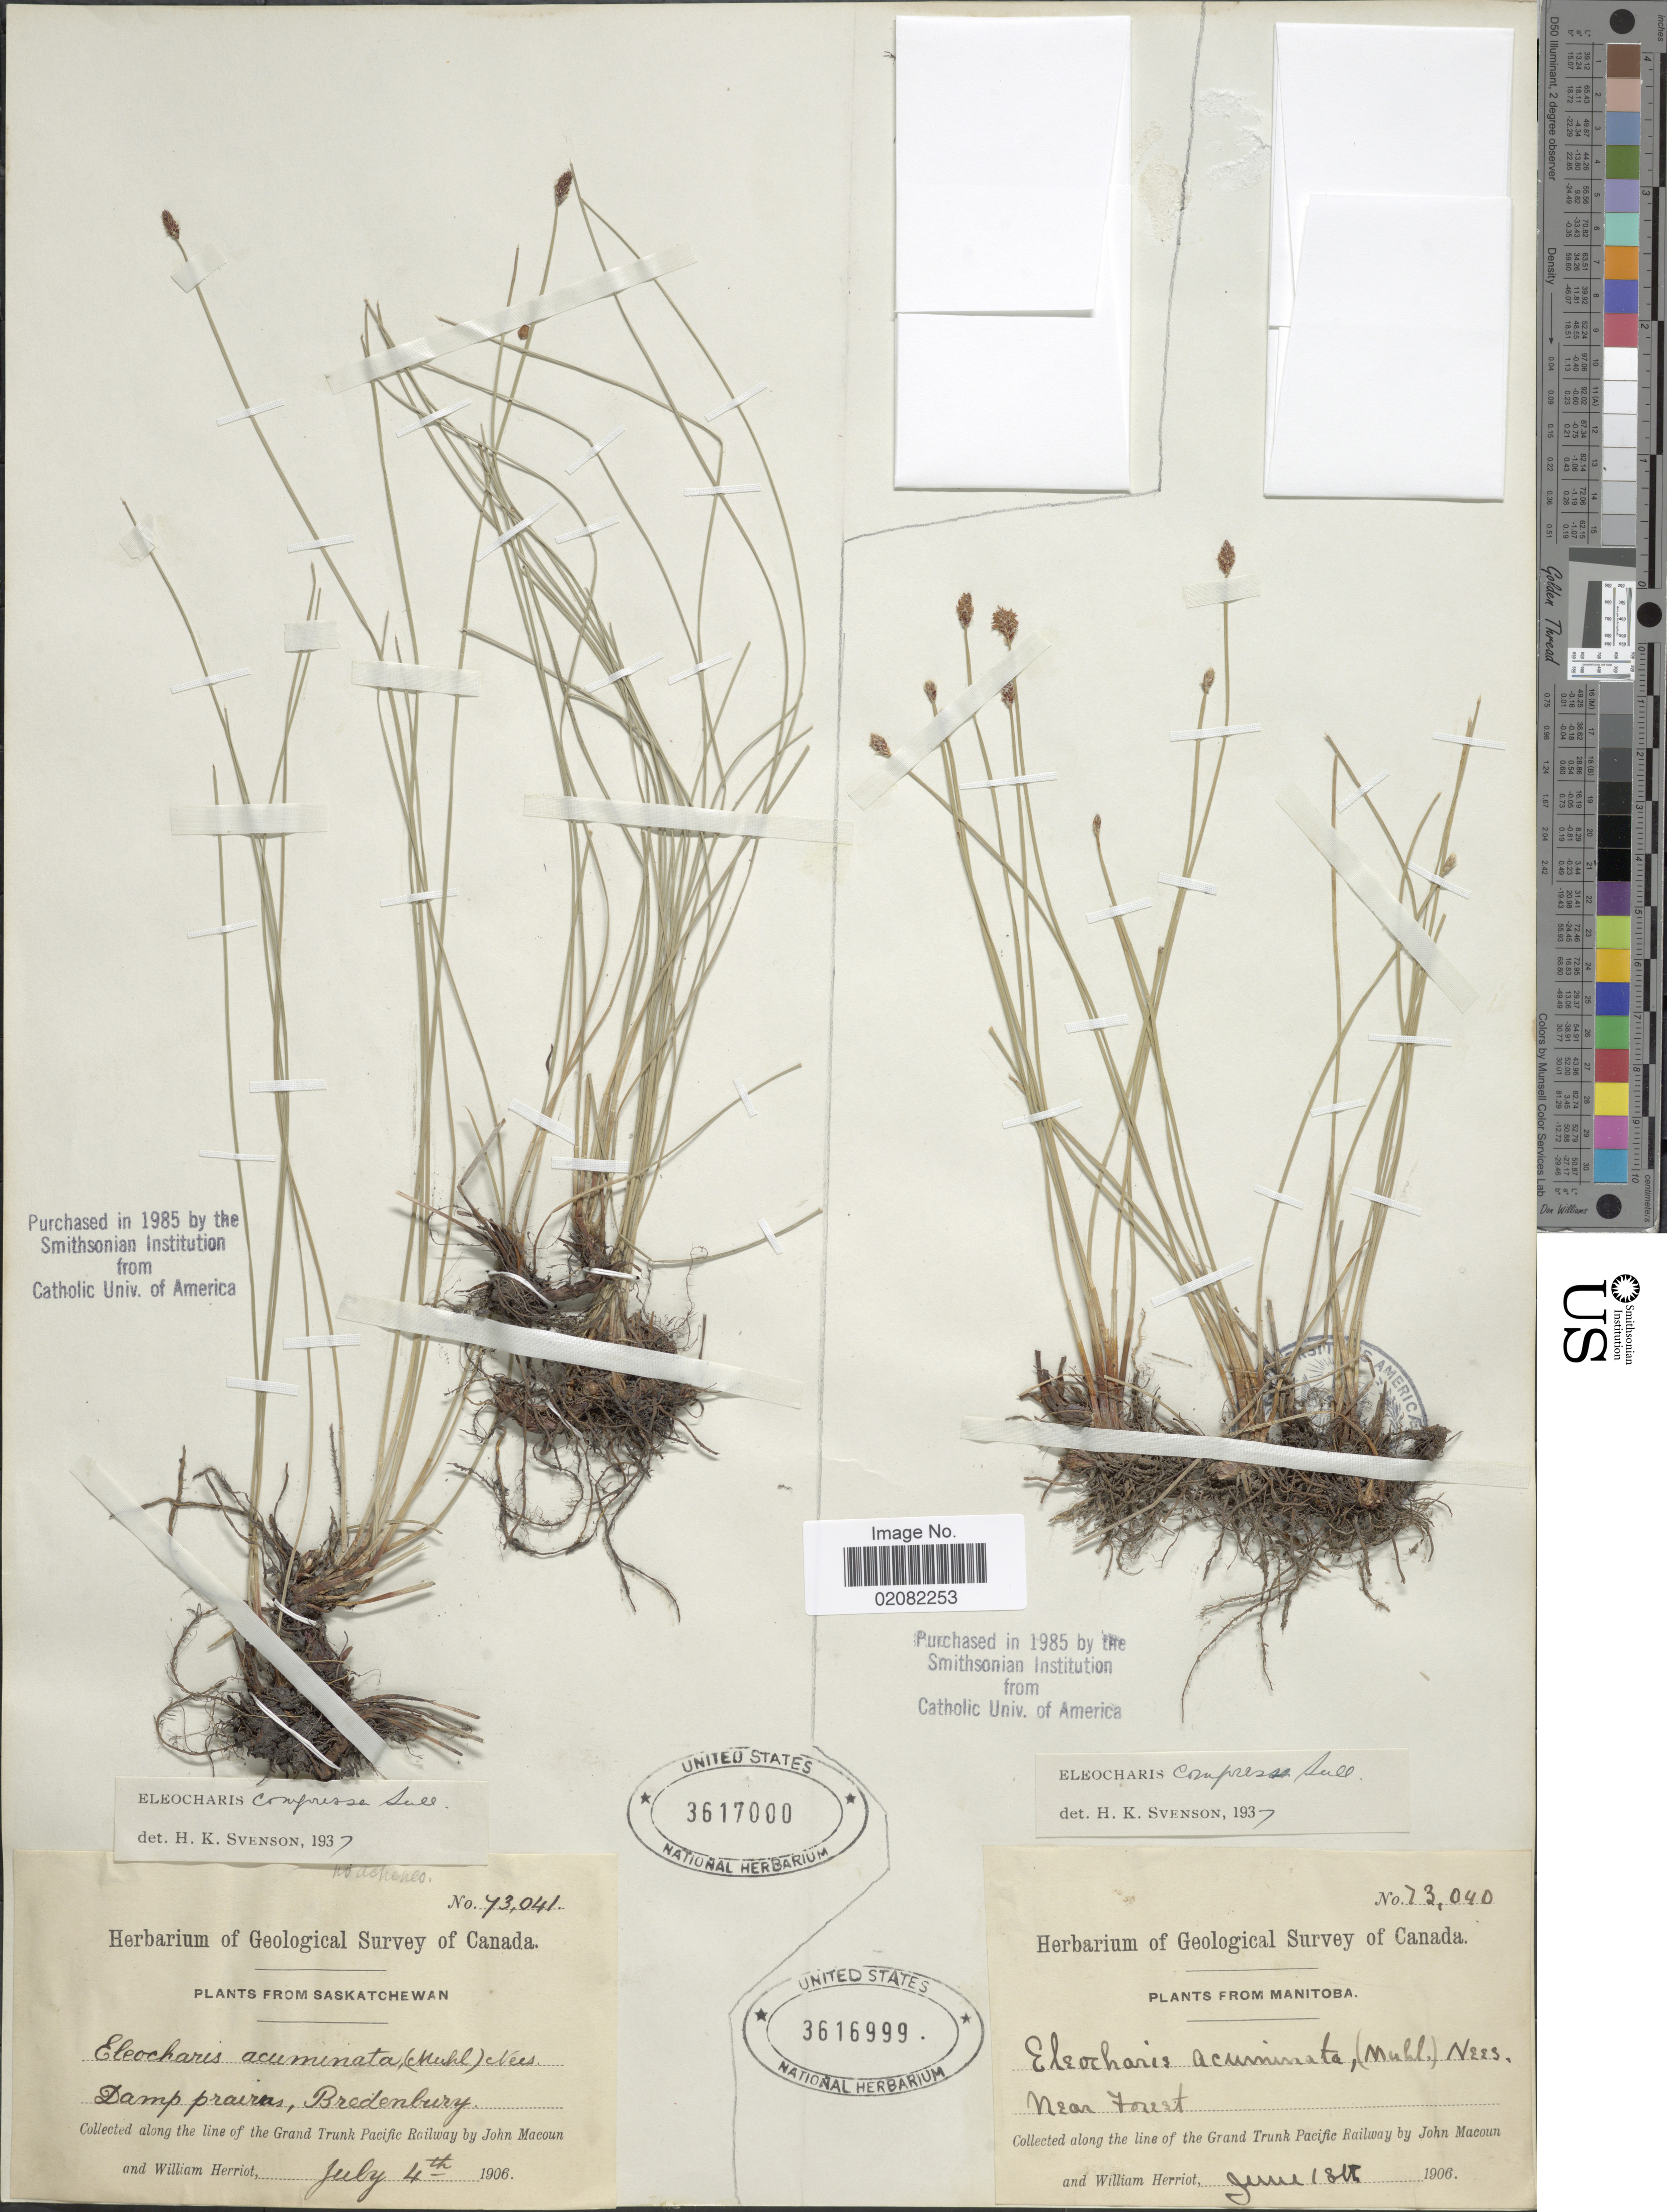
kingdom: Plantae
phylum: Tracheophyta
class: Liliopsida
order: Poales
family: Cyperaceae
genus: Eleocharis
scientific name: Eleocharis compressa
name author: Sull.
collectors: J. Macoun & W. Herriot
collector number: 73040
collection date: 1906-06-18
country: Canada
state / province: Manitoba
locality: Along the line of the Grand Trunk Pacific Railway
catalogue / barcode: US 3616999-2